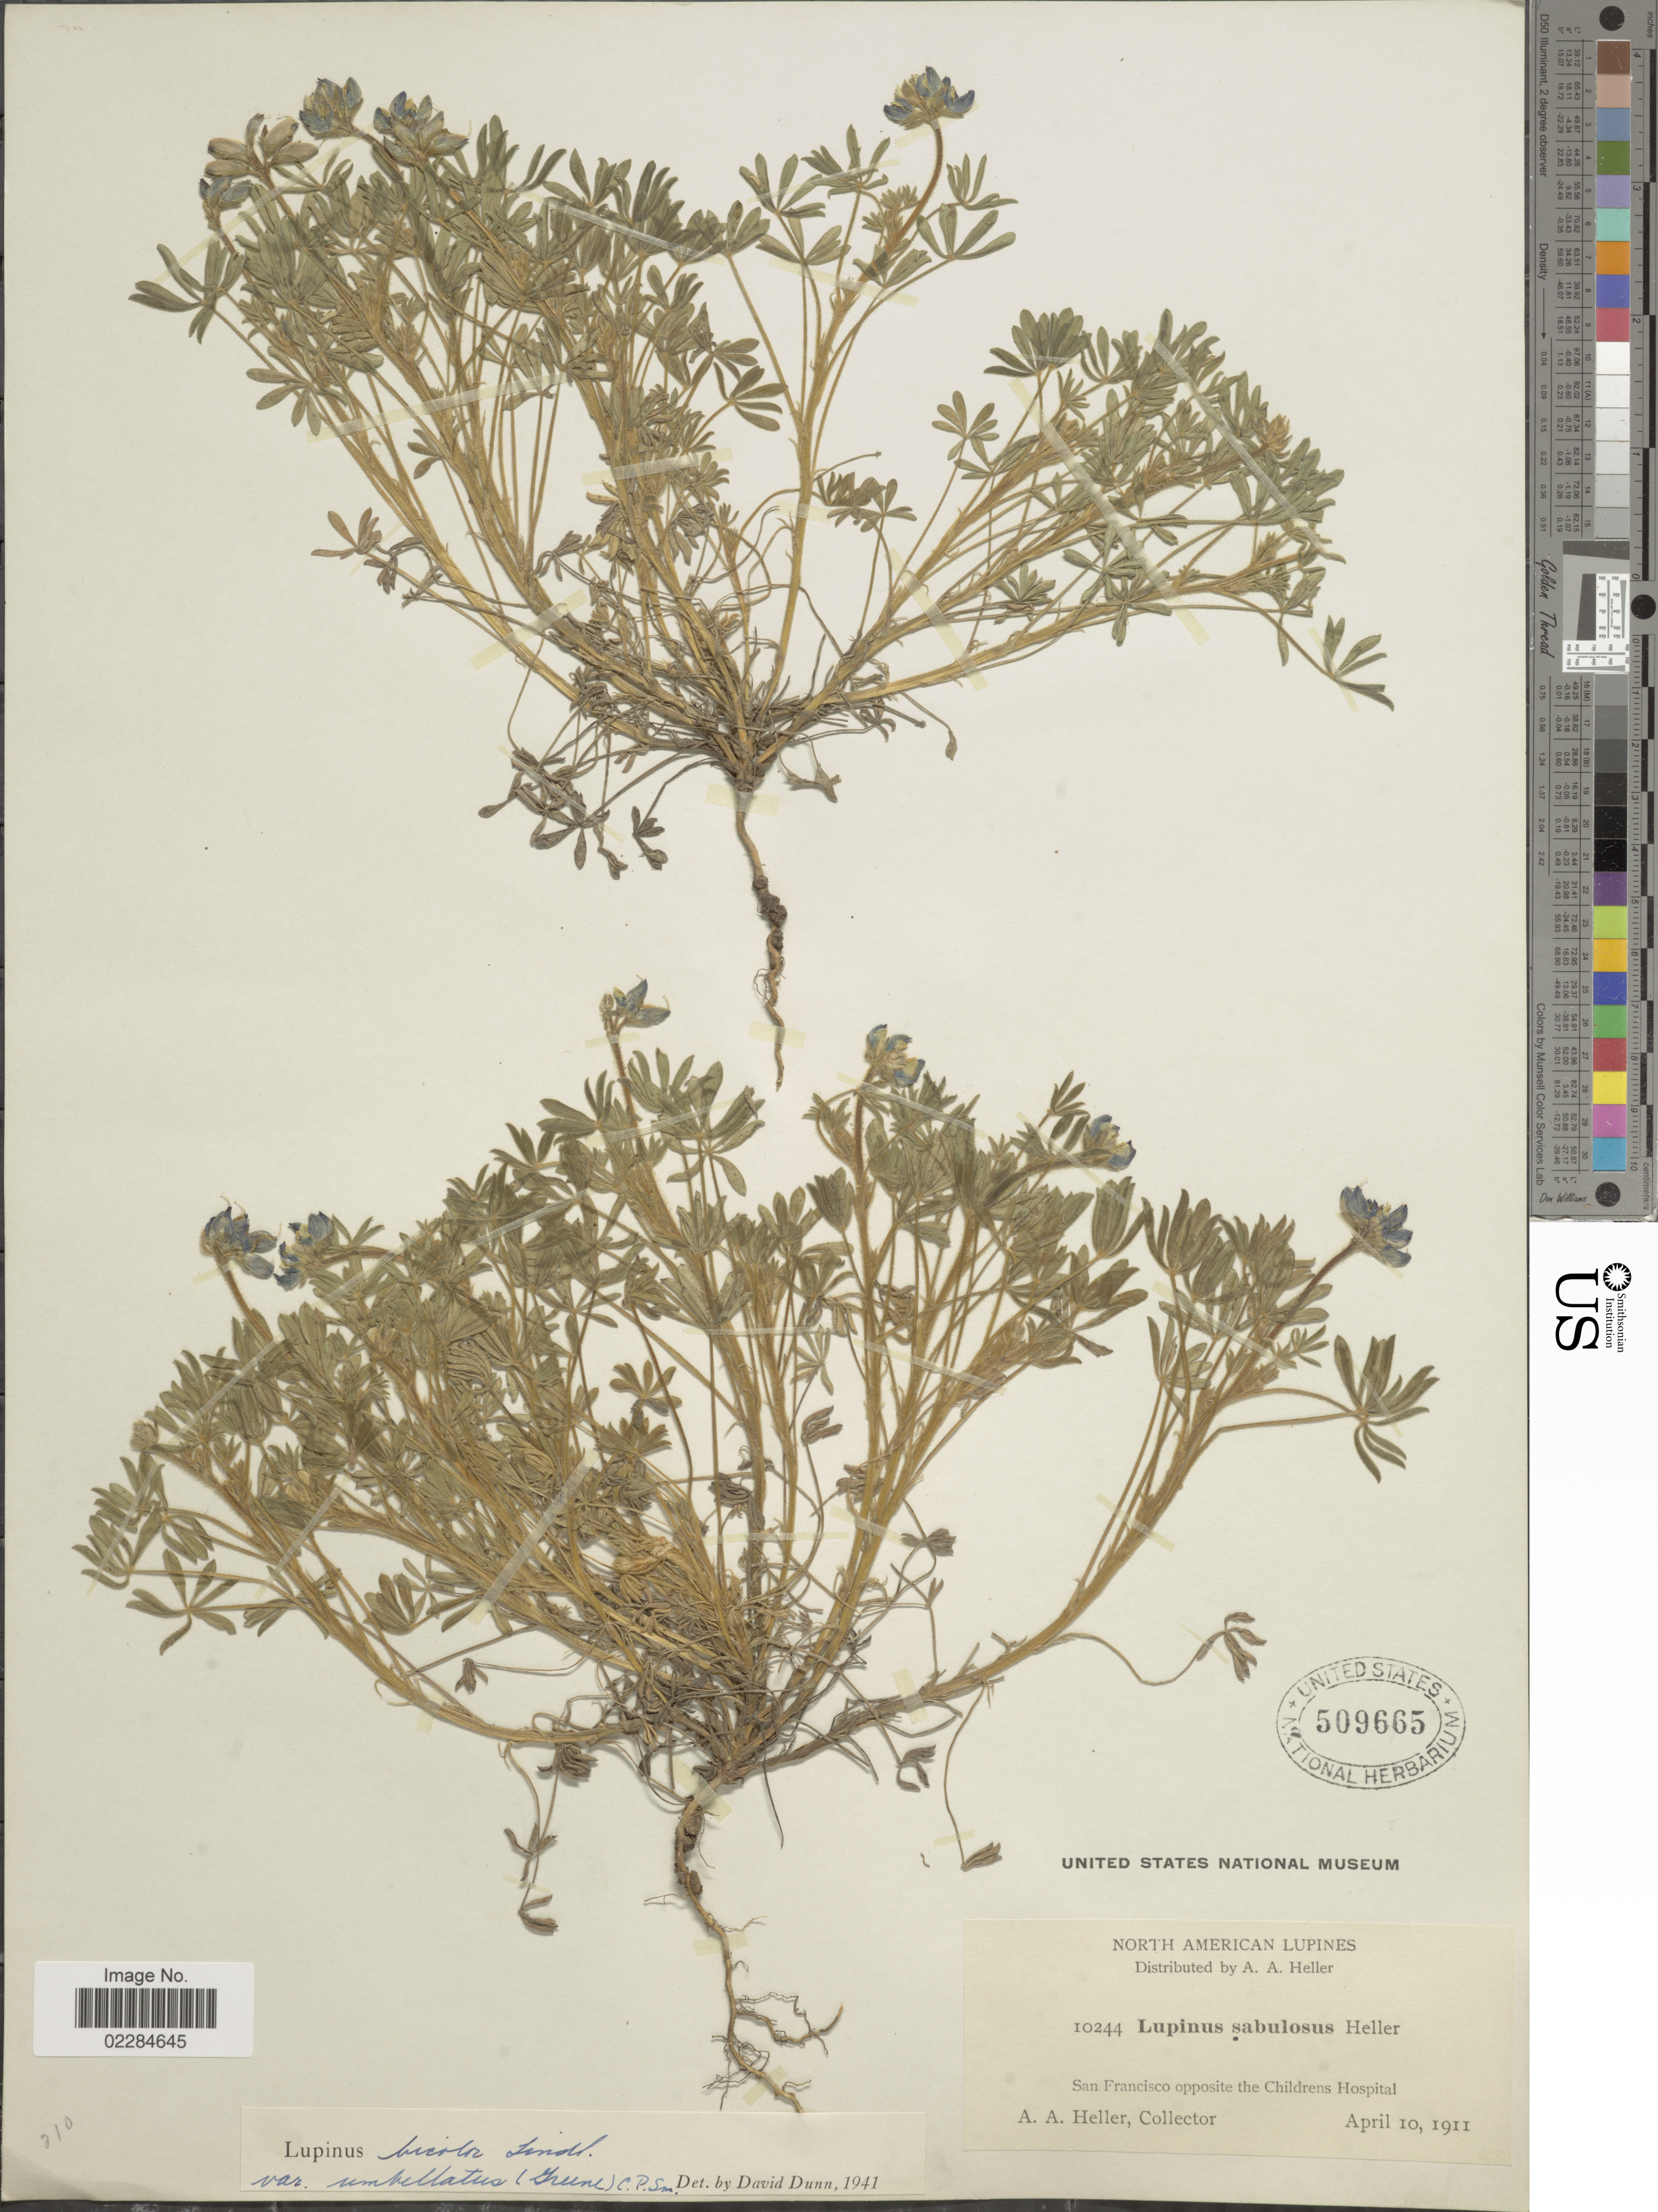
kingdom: Plantae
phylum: Tracheophyta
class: Magnoliopsida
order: Fabales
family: Fabaceae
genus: Lupinus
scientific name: Lupinus bicolor var. umbellatus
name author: (Greene) C.P. Sm.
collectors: A. A. Heller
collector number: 10244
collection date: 1911-04-10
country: United States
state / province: California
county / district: San Francisco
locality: San Francisco opposite the Childrens Hospital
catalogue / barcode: US 509665